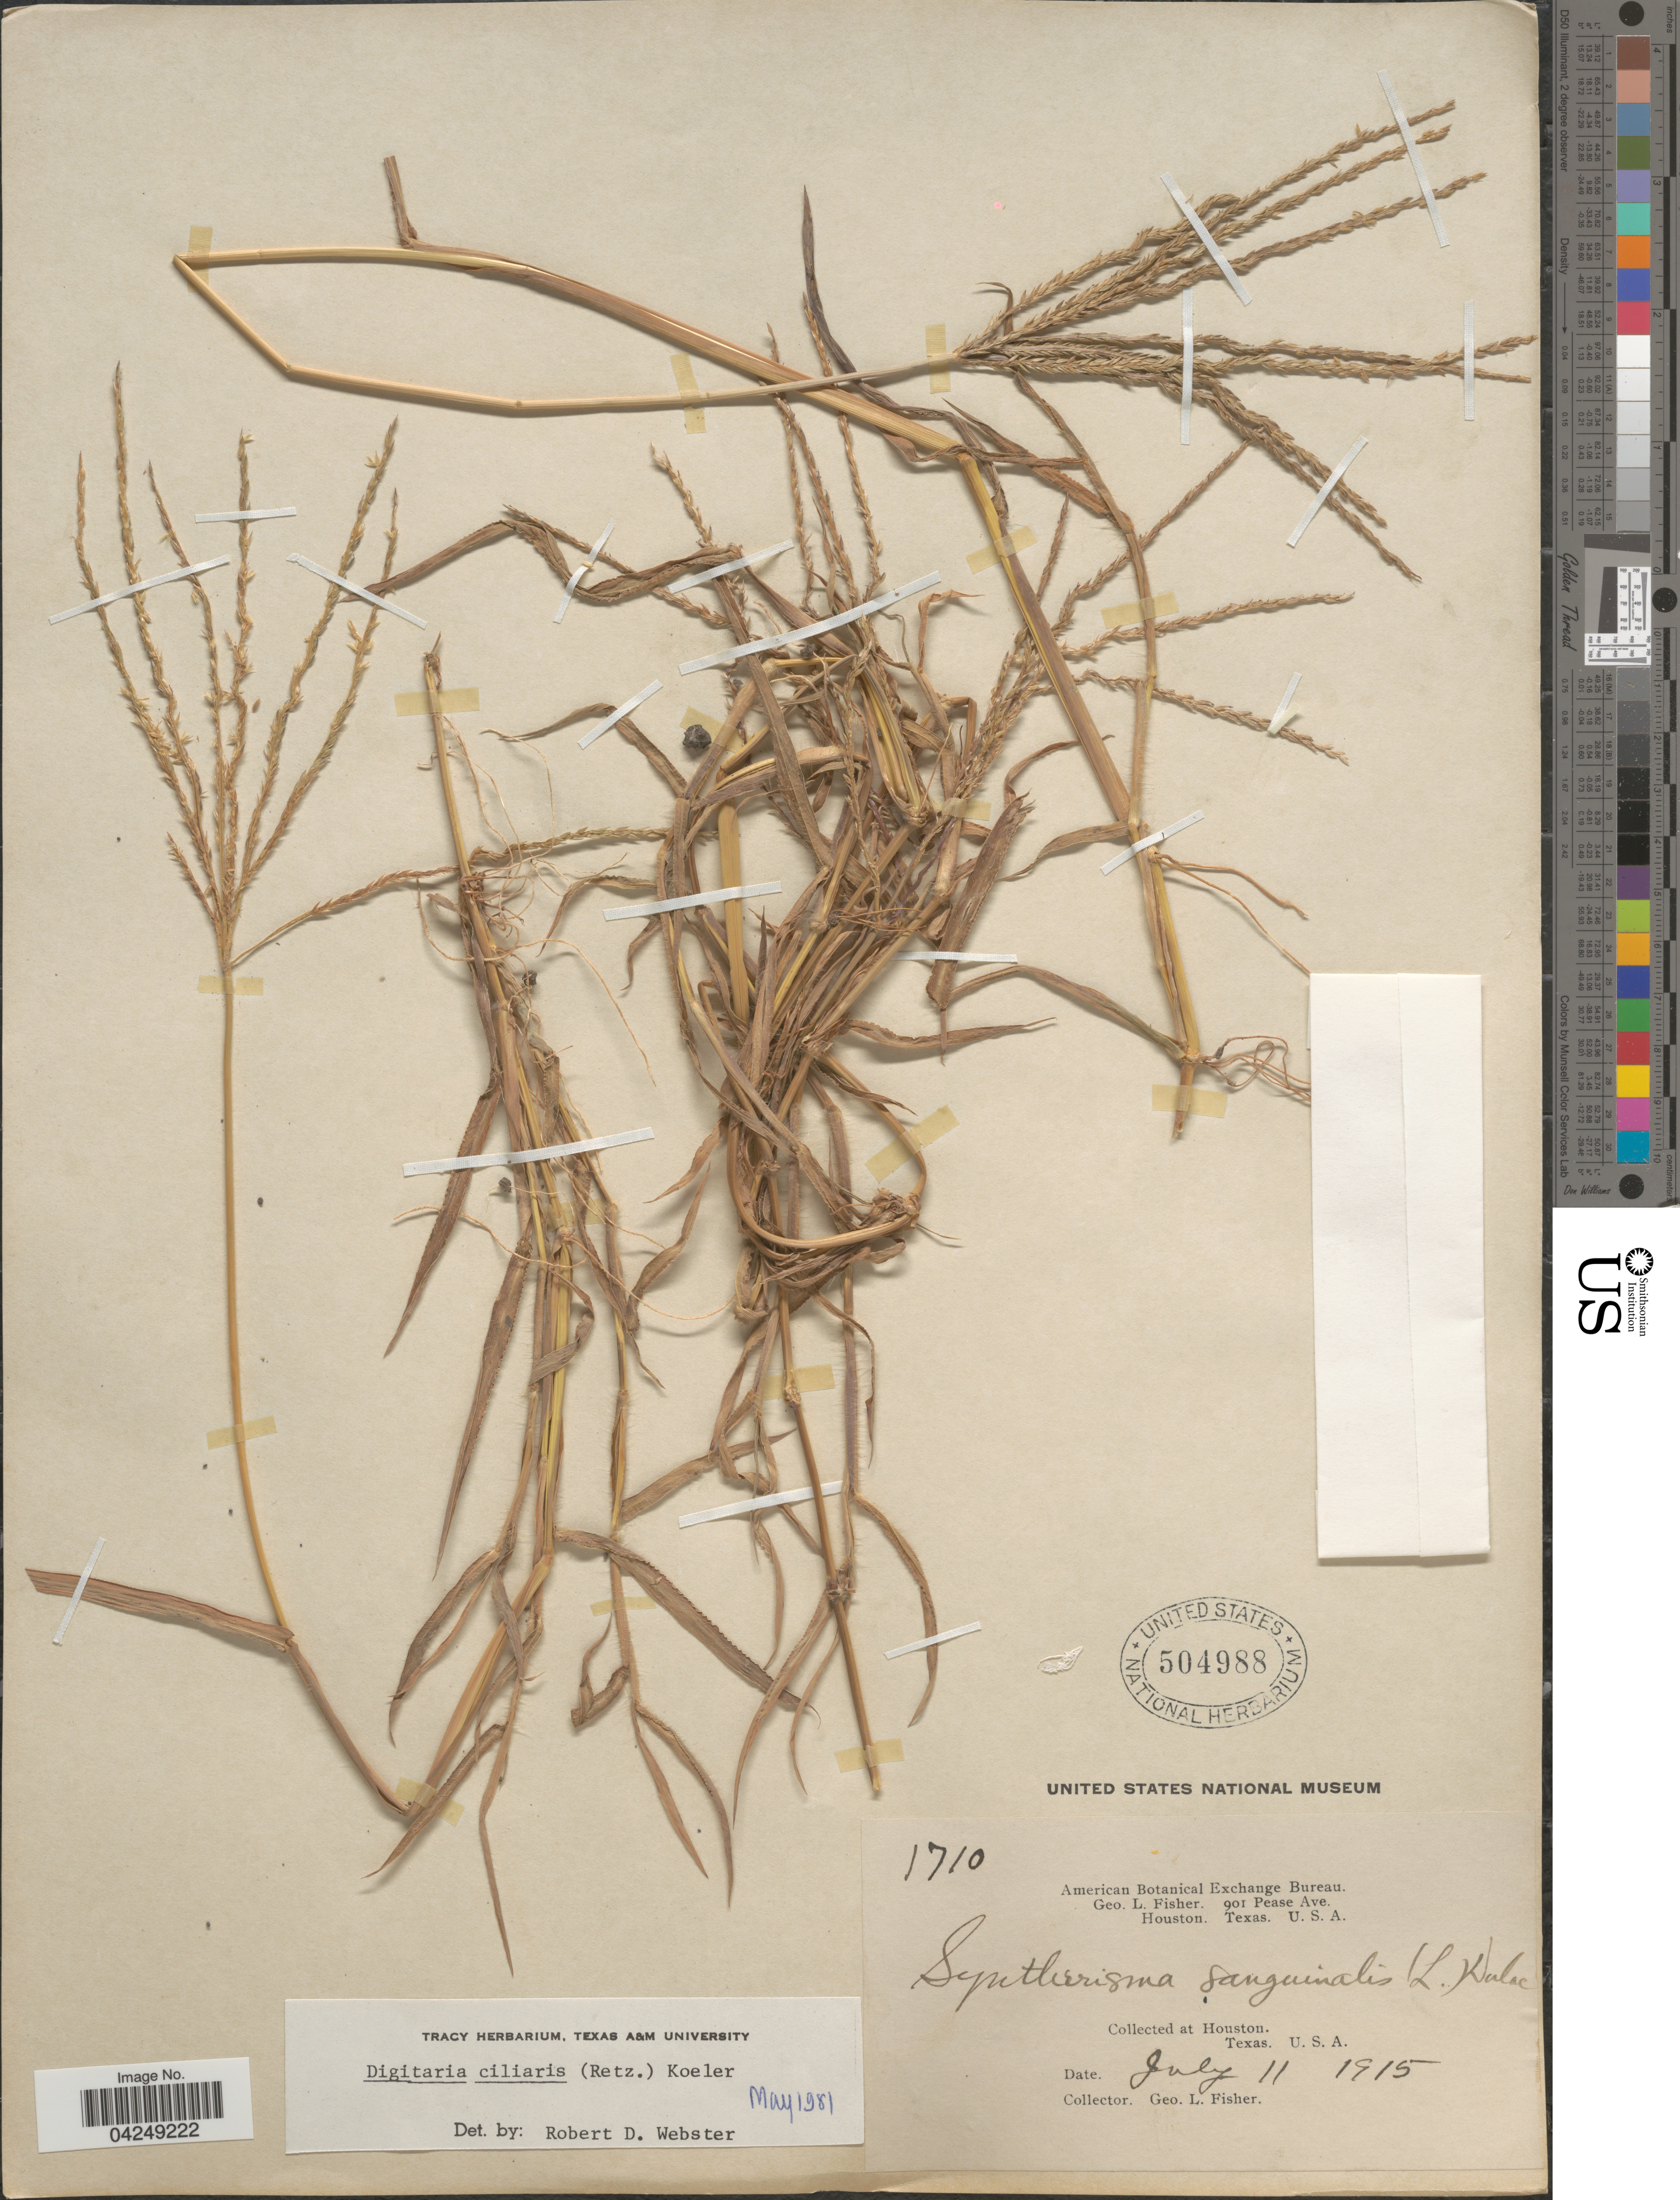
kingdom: Plantae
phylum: Tracheophyta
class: Liliopsida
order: Poales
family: Poaceae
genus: Digitaria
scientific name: Digitaria ciliaris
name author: (Retz.) Koeler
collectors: G. L. Fisher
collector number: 1710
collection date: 1915-07-11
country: United States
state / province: Texas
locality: Houston.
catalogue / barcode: US 504988